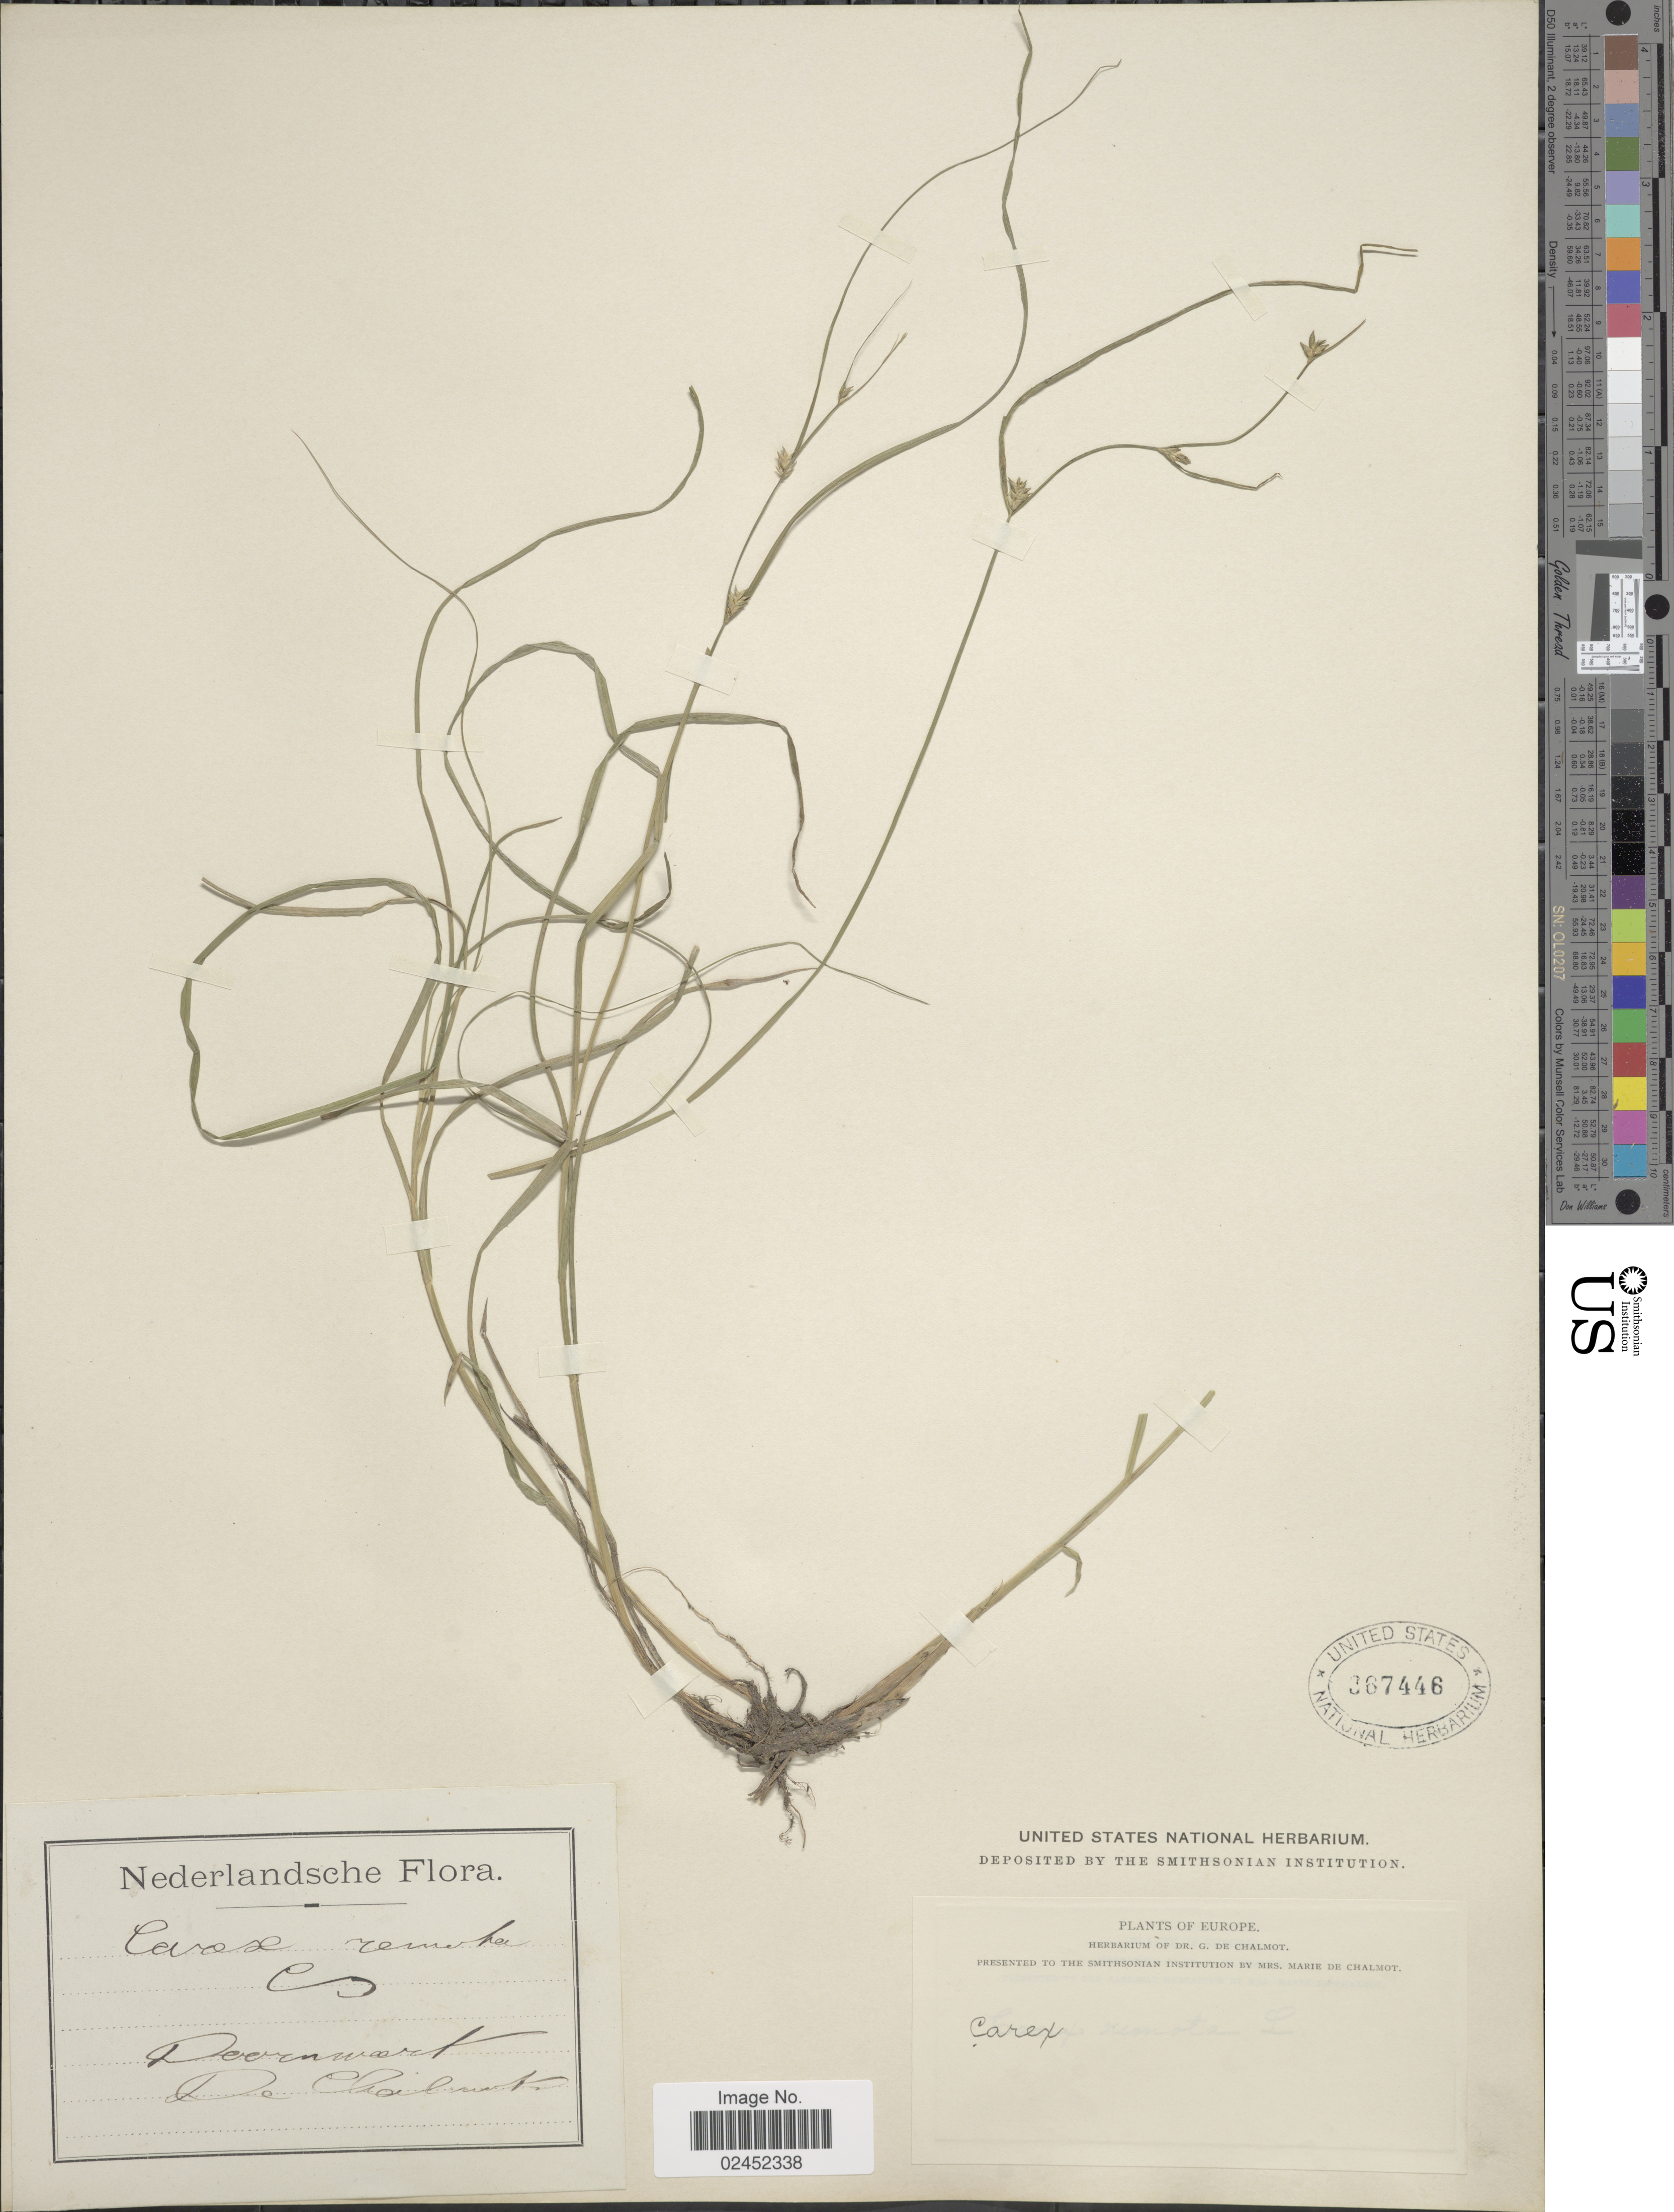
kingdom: Plantae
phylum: Tracheophyta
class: Liliopsida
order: Poales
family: Cyperaceae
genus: Carex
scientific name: Carex remota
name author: L.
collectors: De Chalmot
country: Netherlands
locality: Europe. Doornweert, Nederlandsche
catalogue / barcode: US 367446